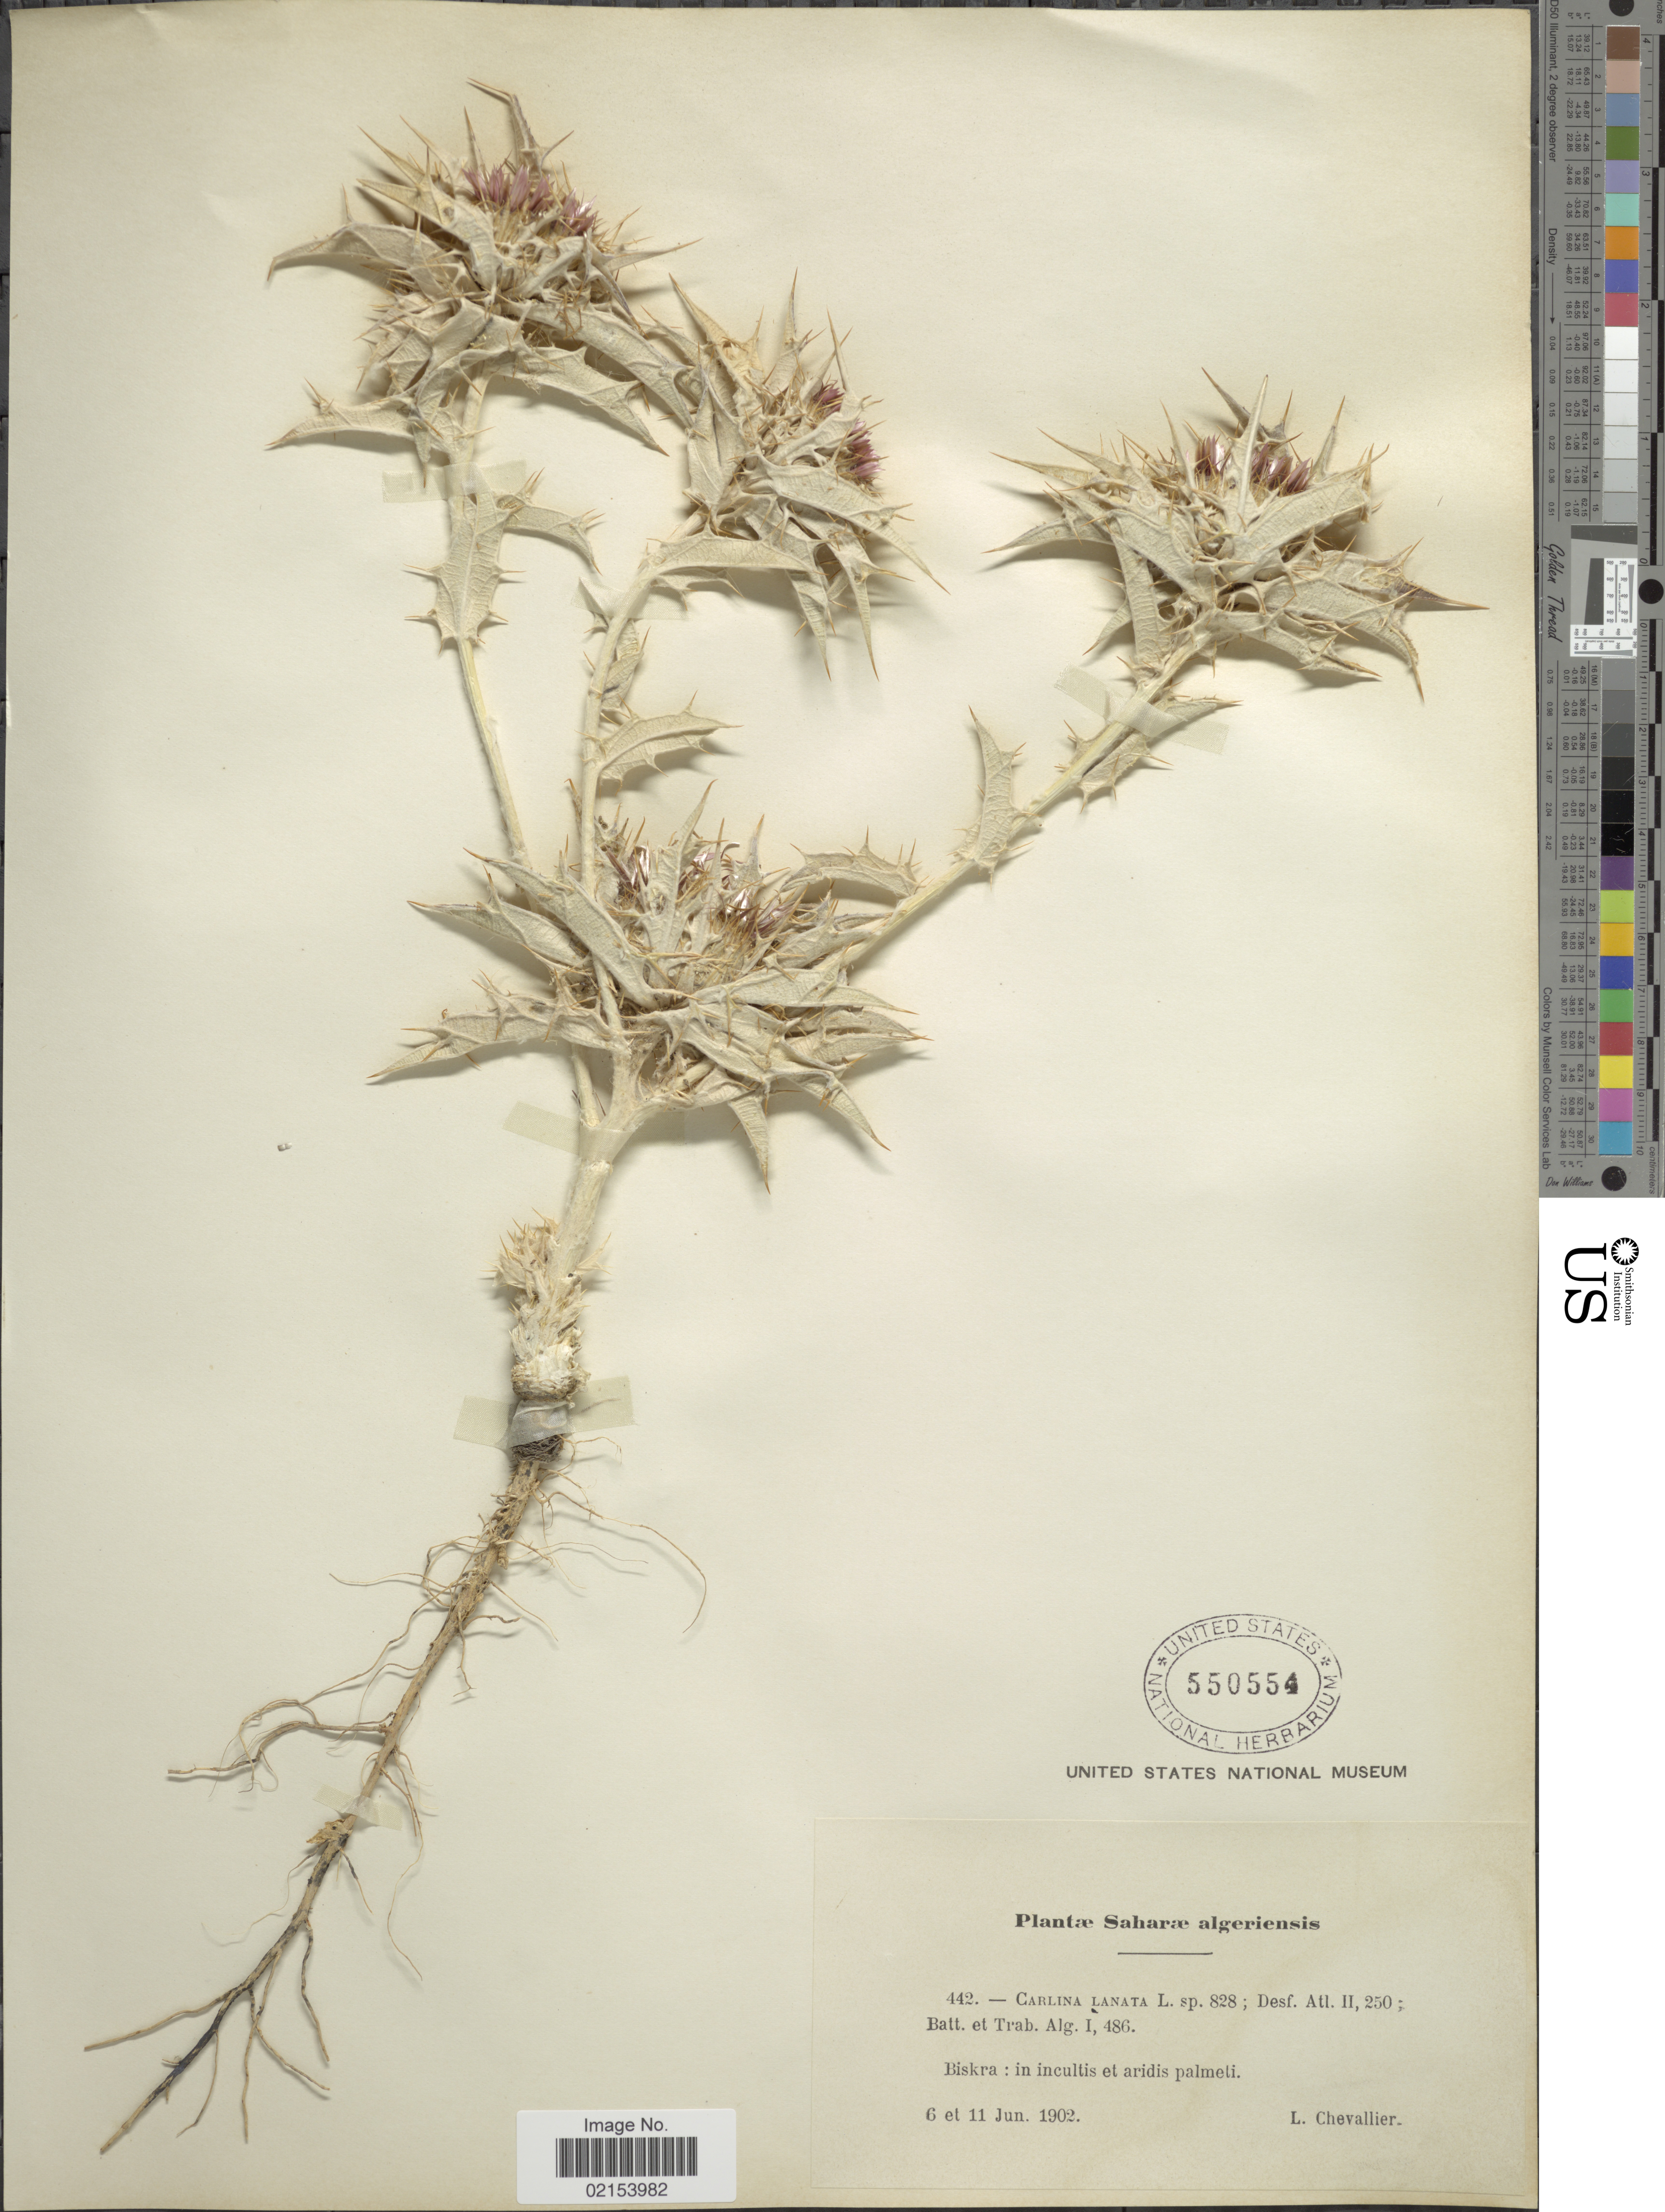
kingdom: Plantae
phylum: Tracheophyta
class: Magnoliopsida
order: Asterales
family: Asteraceae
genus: Carlina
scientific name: Carlina lanata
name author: L.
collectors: L. Chevallier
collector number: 442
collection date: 1902-06-06/1902-06-11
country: Algeria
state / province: Biskra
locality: Saharae algeriensis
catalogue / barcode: US 550554